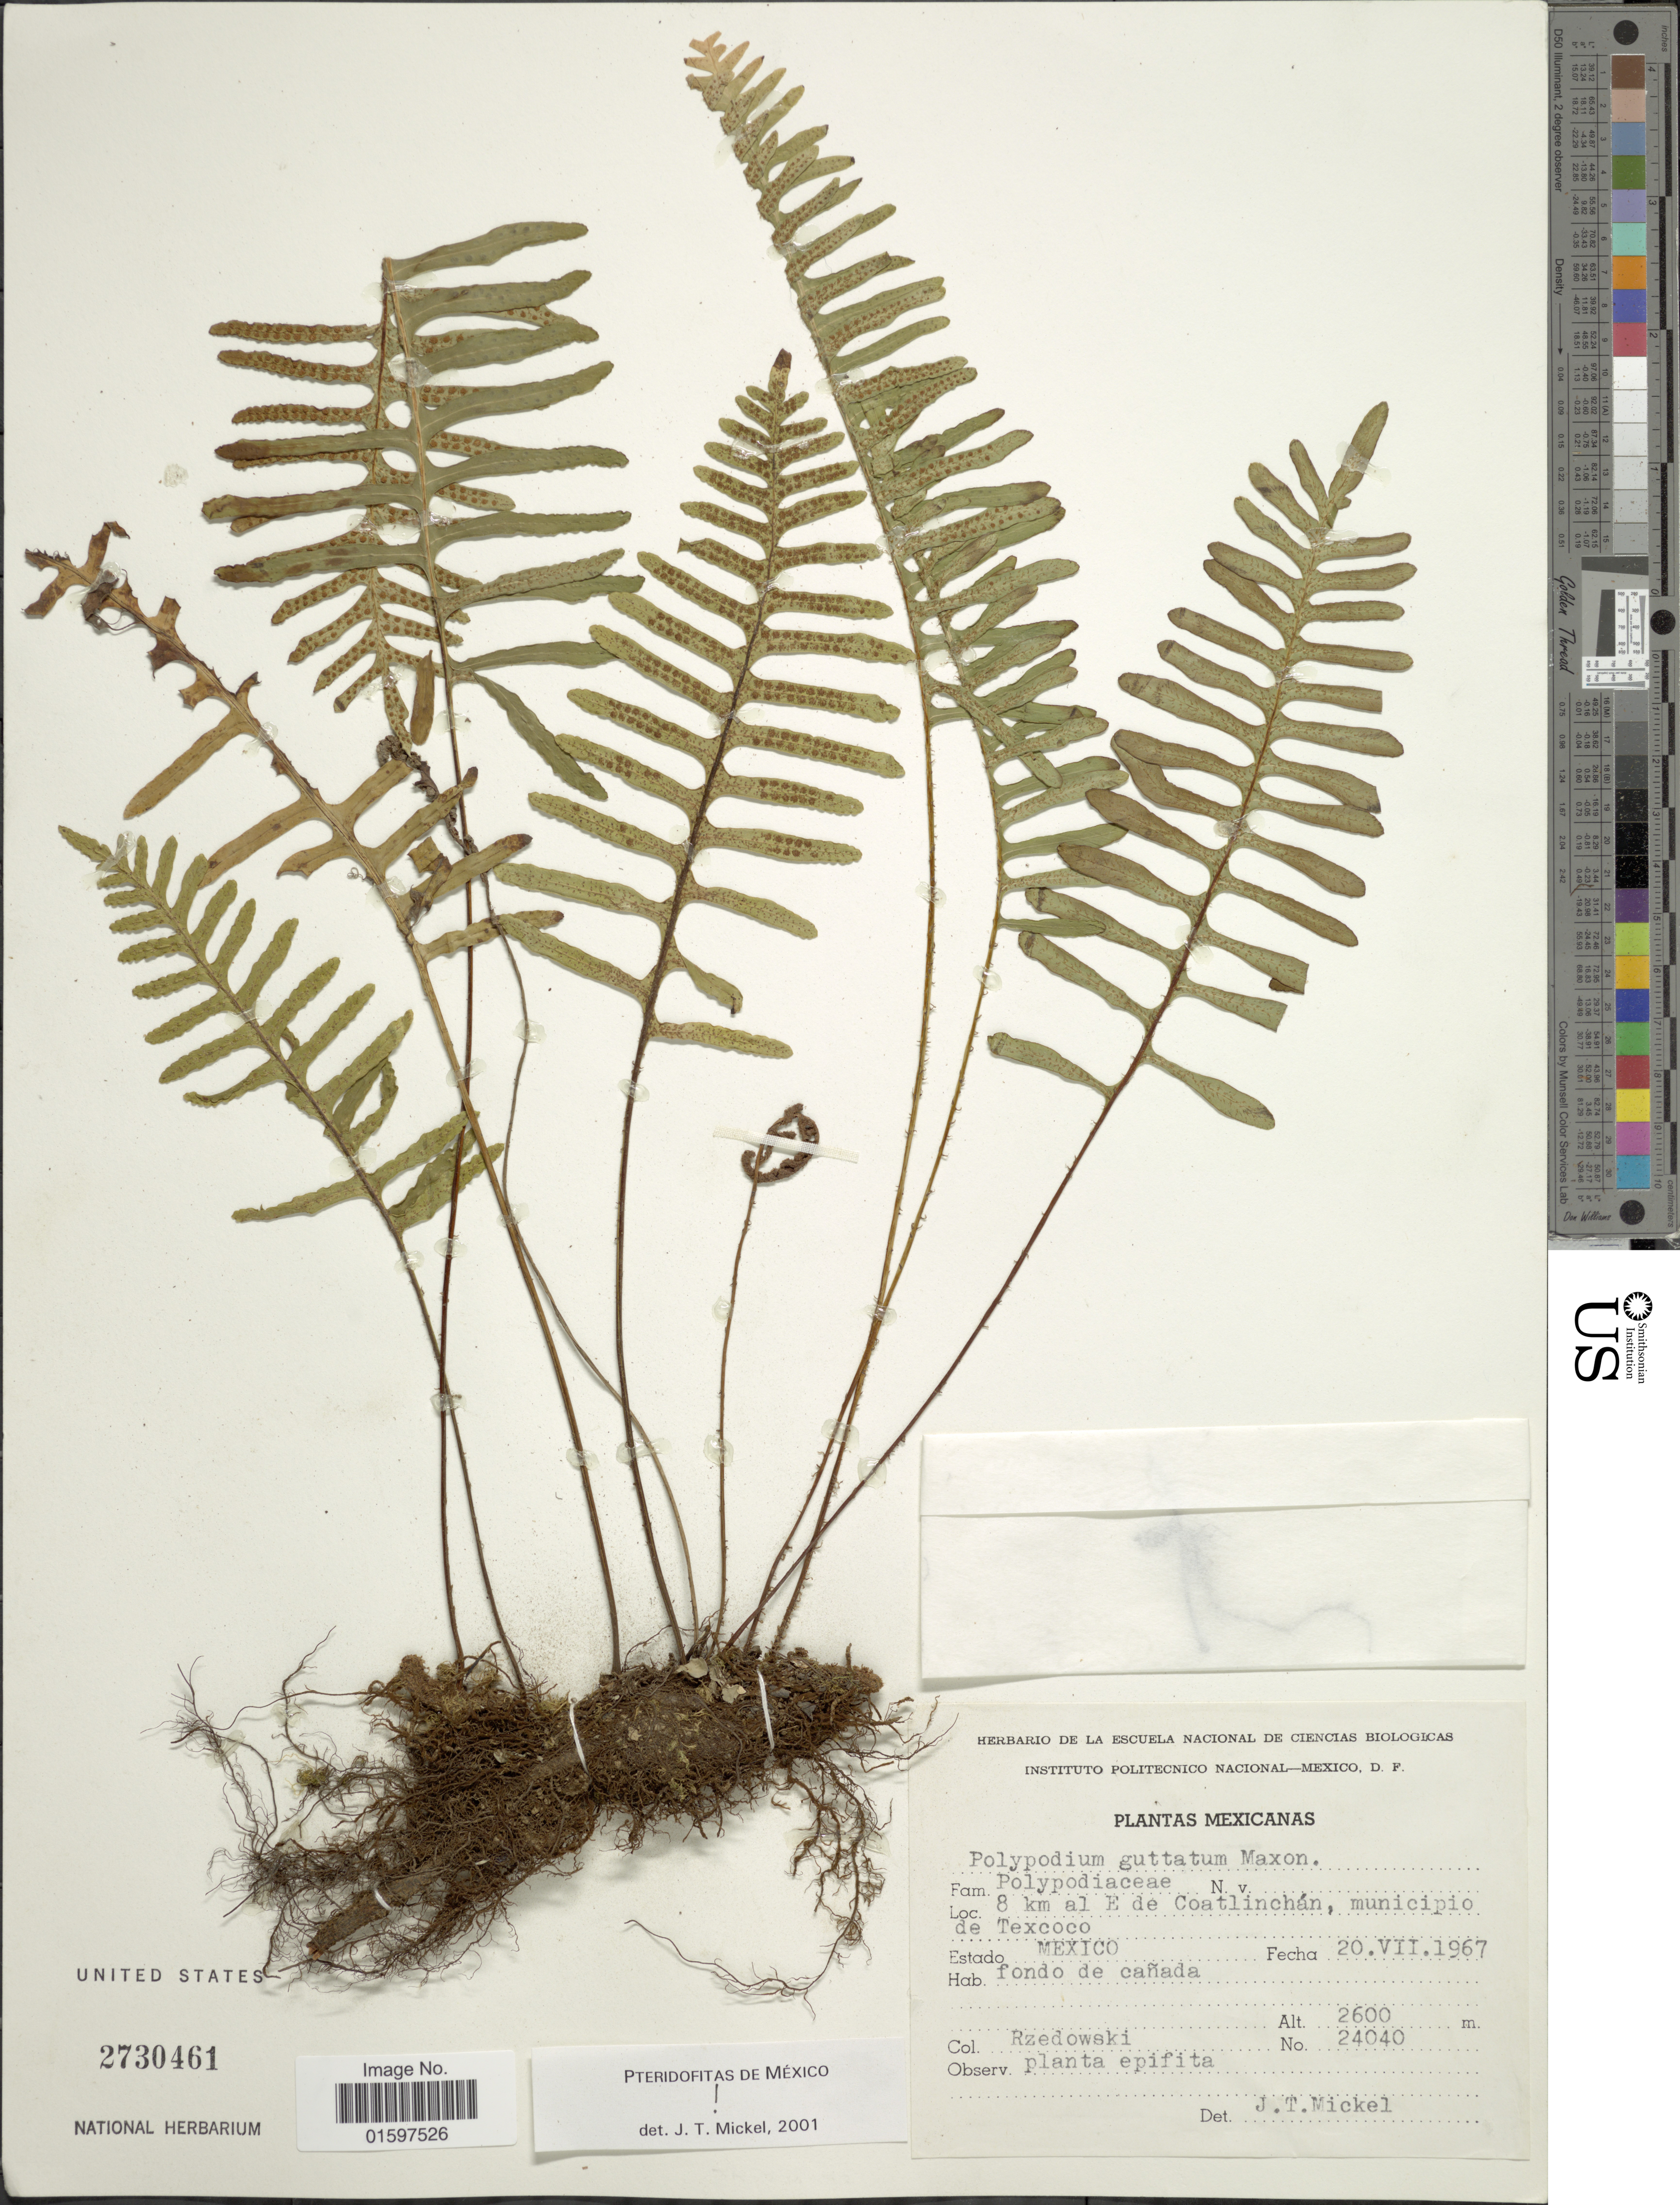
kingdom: Plantae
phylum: Tracheophyta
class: Polypodiopsida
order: Polypodiales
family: Polypodiaceae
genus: Pleopeltis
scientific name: Pleopeltis guttata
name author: (Maxon) E.G. Andrews & Windham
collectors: Rzedowski, --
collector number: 24040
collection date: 1967-07-20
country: Mexico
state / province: México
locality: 8 km al E de Coatlinchán, municipio de Texcoco, Estado Mexico, fondo de cañada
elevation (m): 2600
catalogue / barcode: US 2730461